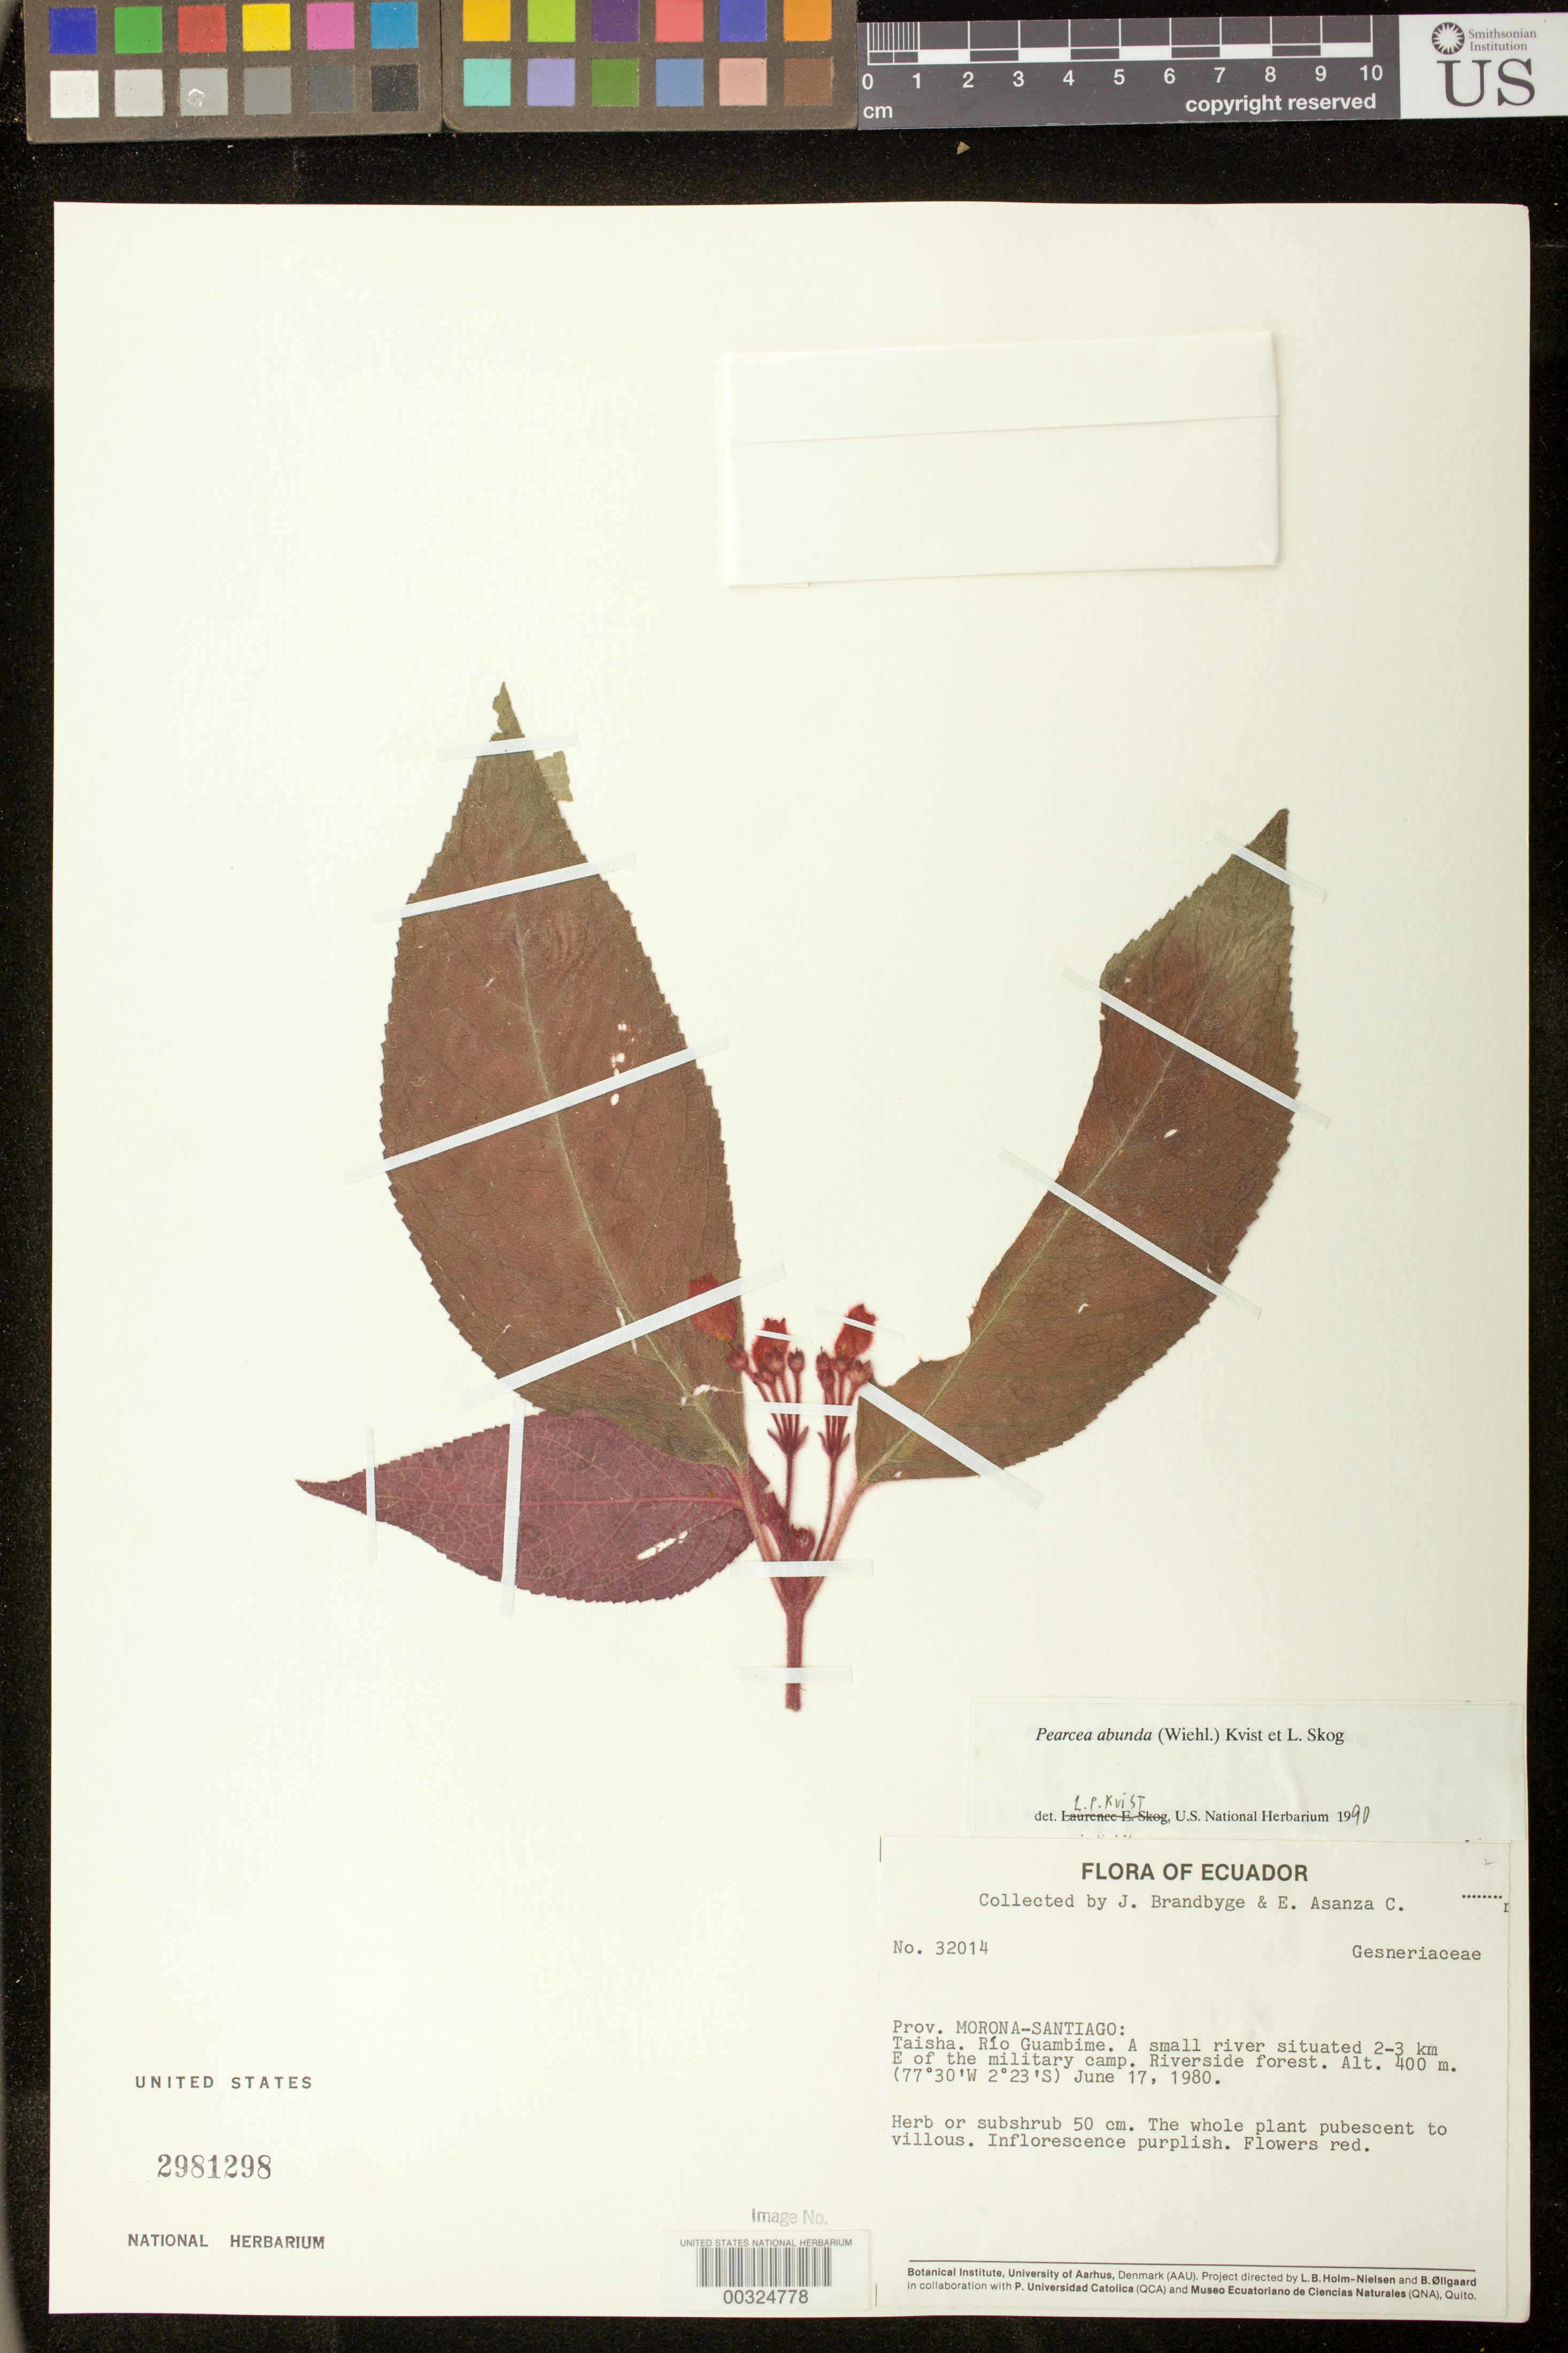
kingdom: Plantae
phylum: Tracheophyta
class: Magnoliopsida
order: Lamiales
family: Gesneriaceae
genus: Pearcea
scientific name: Pearcea abunda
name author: (Wiehler) L.P. Kvist & L.E. Skog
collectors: J. Brandbyge & E. Asanza C.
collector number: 32014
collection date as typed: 17 Jun 1980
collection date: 1980-06-17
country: Ecuador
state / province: Morona-Santiago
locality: Taisha, Río Guambime, a small river situated 2-3 km E of the military camp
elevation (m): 400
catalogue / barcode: US 2981298